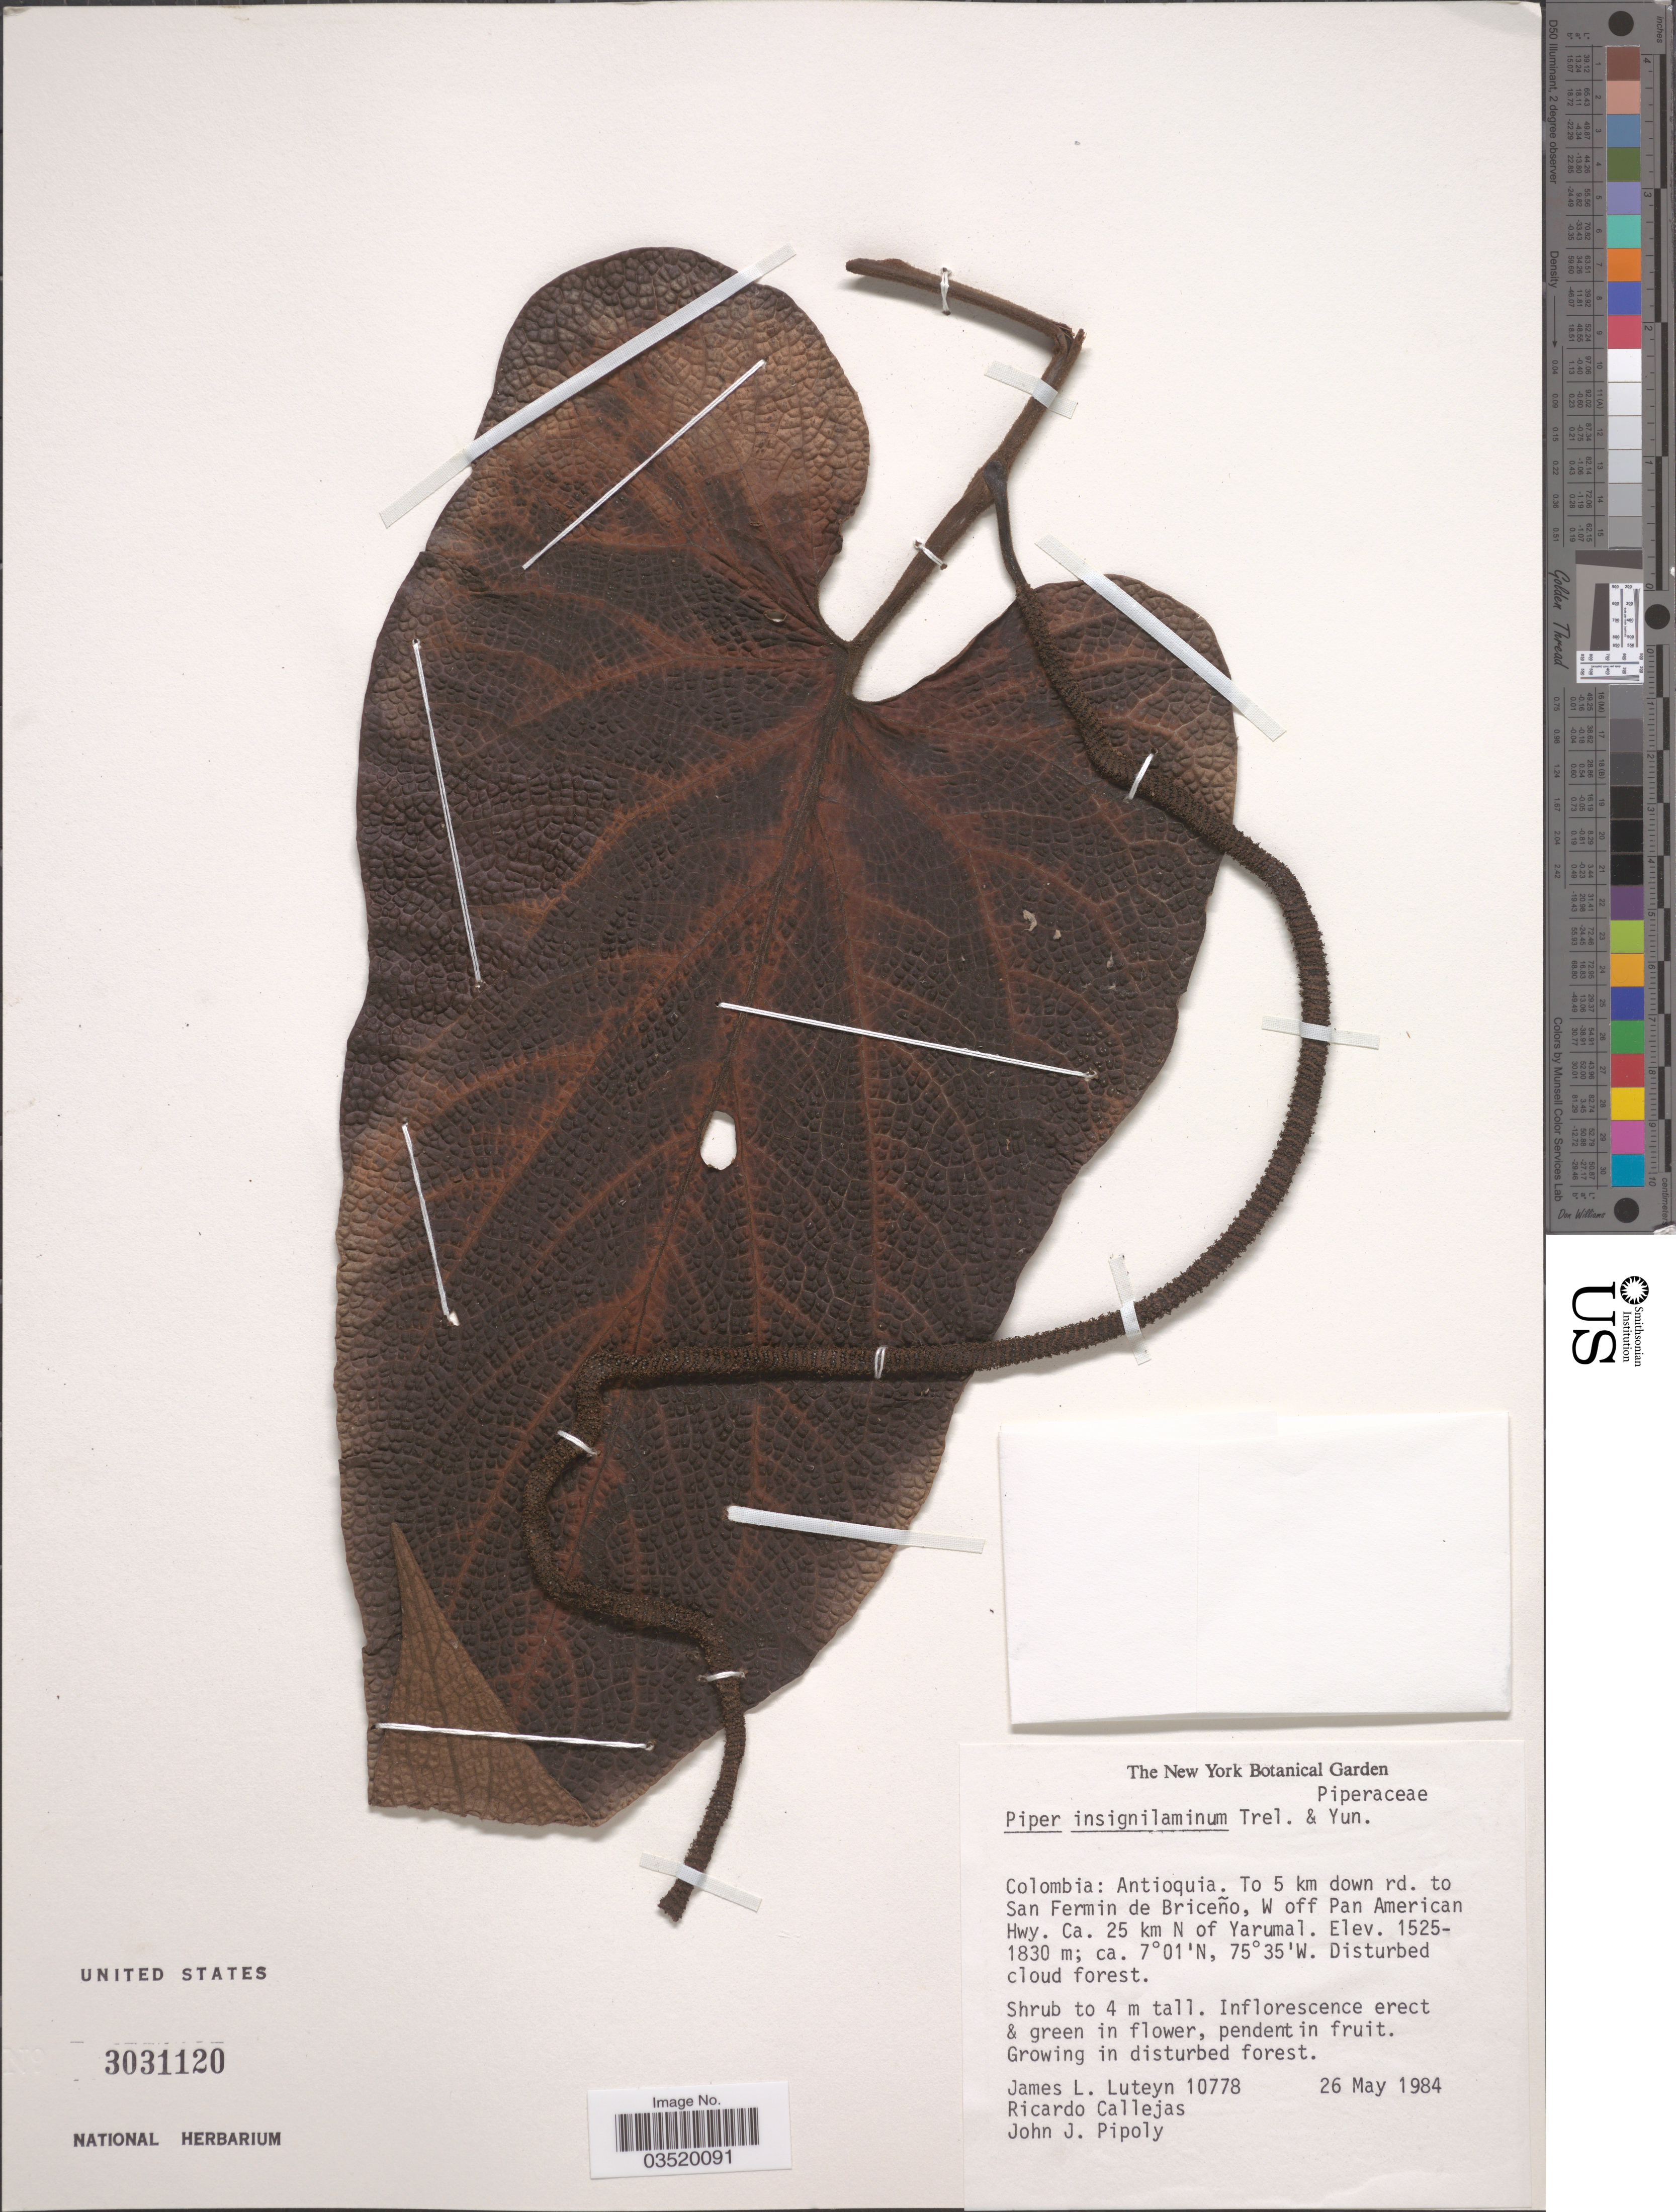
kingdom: Plantae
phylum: Tracheophyta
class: Magnoliopsida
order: Piperales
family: Piperaceae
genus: Piper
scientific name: Piper insignilaminum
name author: Trel. & Yunck.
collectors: J. L. Luteyn, R. Callejas & J. J. Pipoly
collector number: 10778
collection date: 1984-05-26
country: Colombia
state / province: Antioquia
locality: To 5 km down rd. to San Fermin de Briceño, W off Pan American Hwy. Ca. 25 km N of Yarumal.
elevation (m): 1525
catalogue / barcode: US 3031120